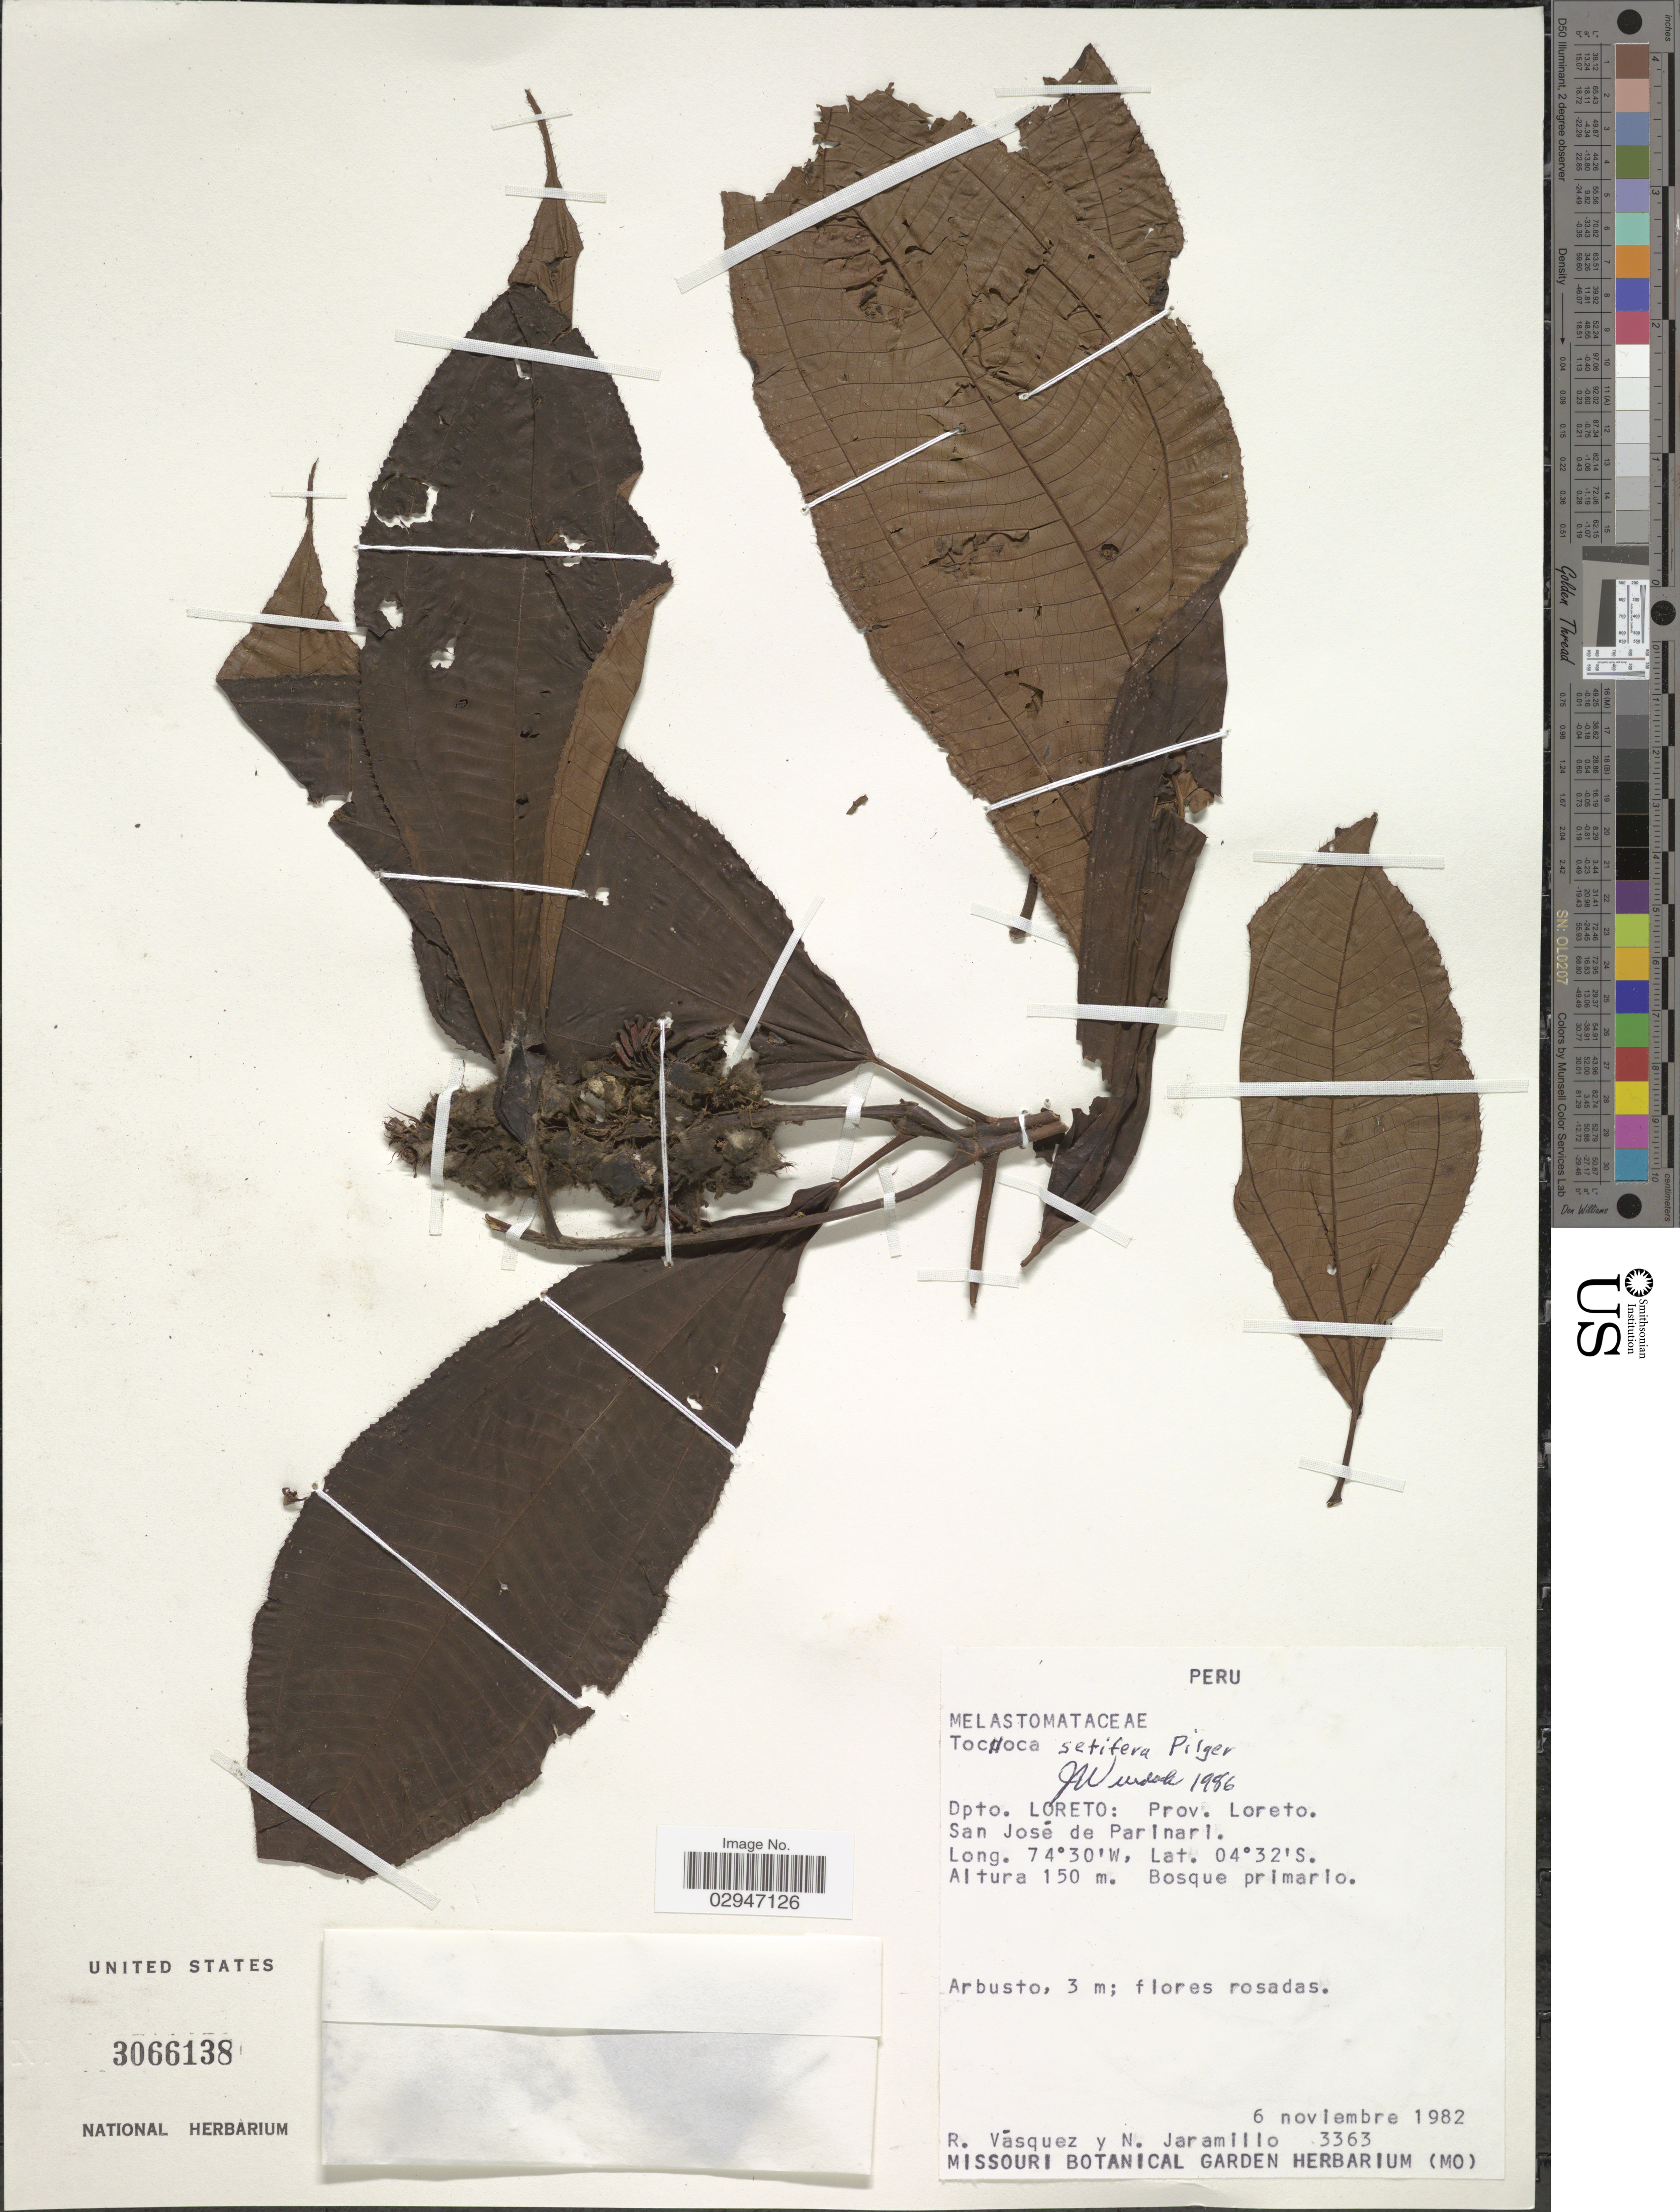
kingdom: Plantae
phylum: Tracheophyta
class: Magnoliopsida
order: Myrtales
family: Melastomataceae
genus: Tococa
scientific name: Tococa setifera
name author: Pilg.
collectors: R. Vásquez & N. Jaramillo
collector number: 3363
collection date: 1982-11-06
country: Peru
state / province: Loreto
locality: Dpto. Loreto: Prov. Loreto. San José de Parinari.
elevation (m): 150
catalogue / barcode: US 3066138